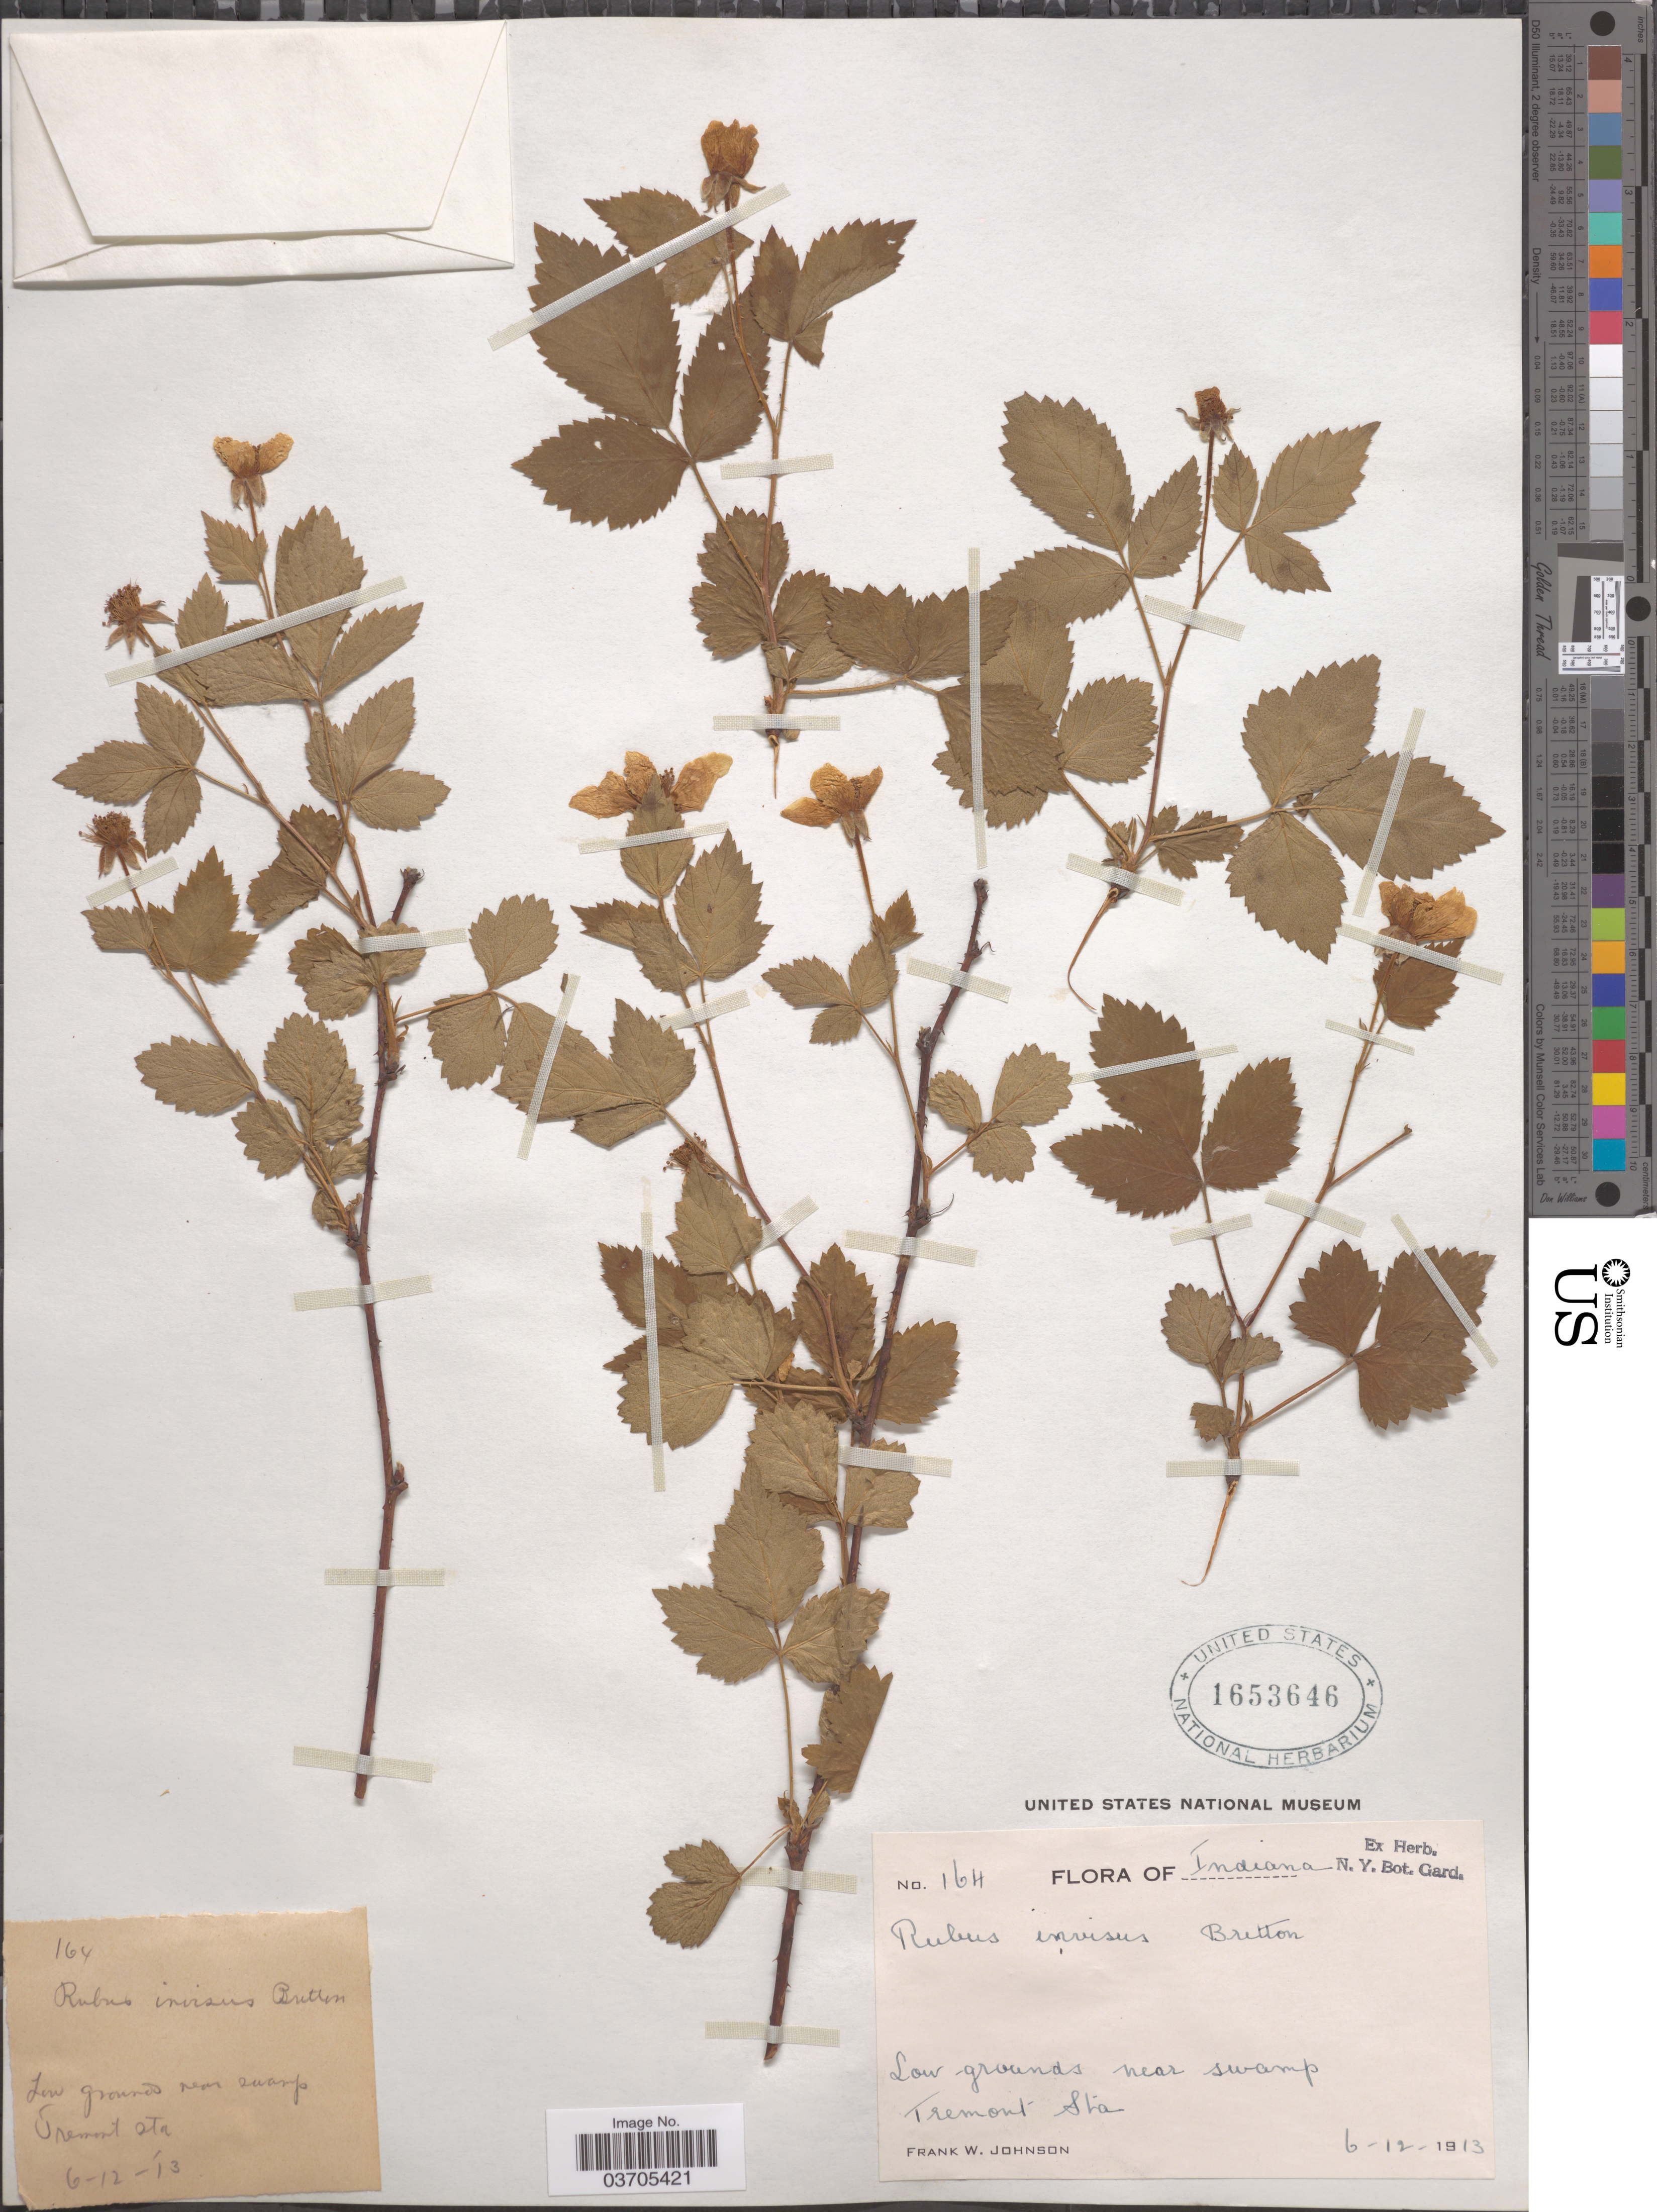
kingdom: Plantae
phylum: Tracheophyta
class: Magnoliopsida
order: Rosales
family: Rosaceae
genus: Rubus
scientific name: Rubus invisus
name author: (L.H. Bailey) Britton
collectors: F. W. Johnson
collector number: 164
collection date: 1913-06-12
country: United States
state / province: Indiana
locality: Low grounds near swamp. Tremont Sta.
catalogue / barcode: US 1653646